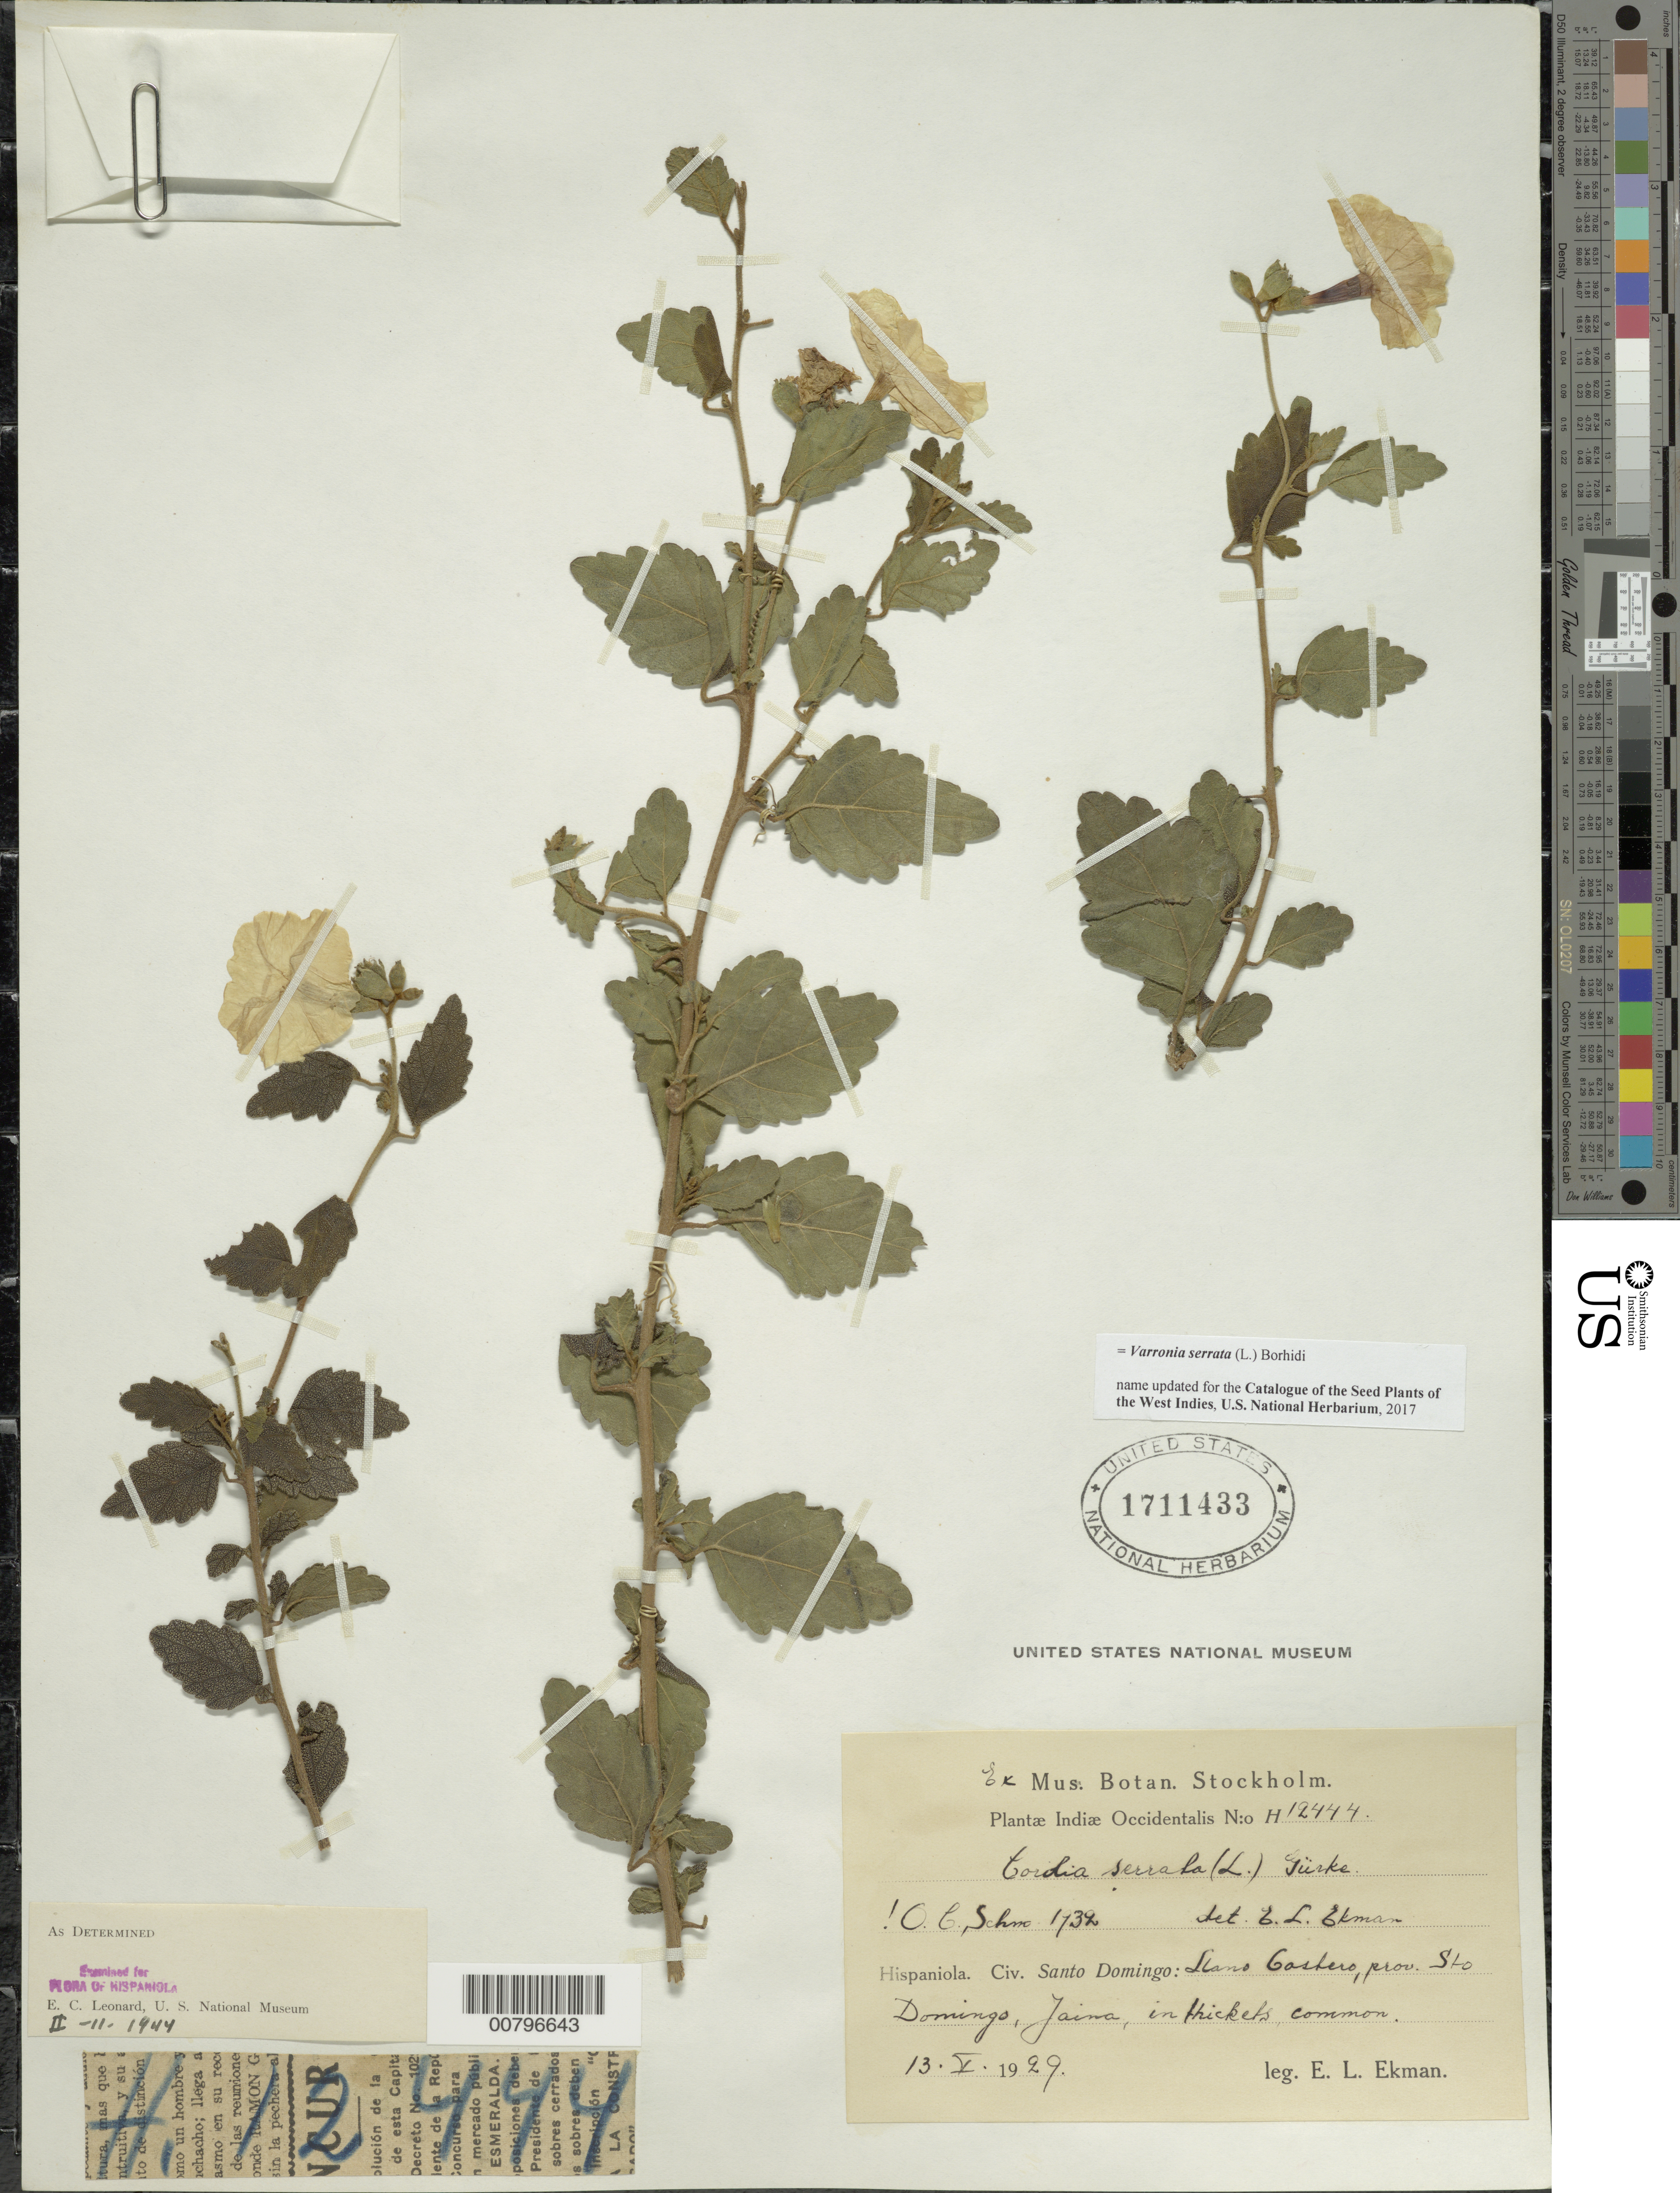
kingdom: Plantae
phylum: Tracheophyta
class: Magnoliopsida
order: Boraginales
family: Cordiaceae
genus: Varronia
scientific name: Varronia serrata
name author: (L.) Borhidi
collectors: E. L. Ekman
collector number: H 12444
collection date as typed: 13 May 1929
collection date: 1929-05-13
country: Dominican Republic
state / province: Santo Domingo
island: Hispaniola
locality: Llano Costero, Jaina.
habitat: In thickets.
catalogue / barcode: US 1711433